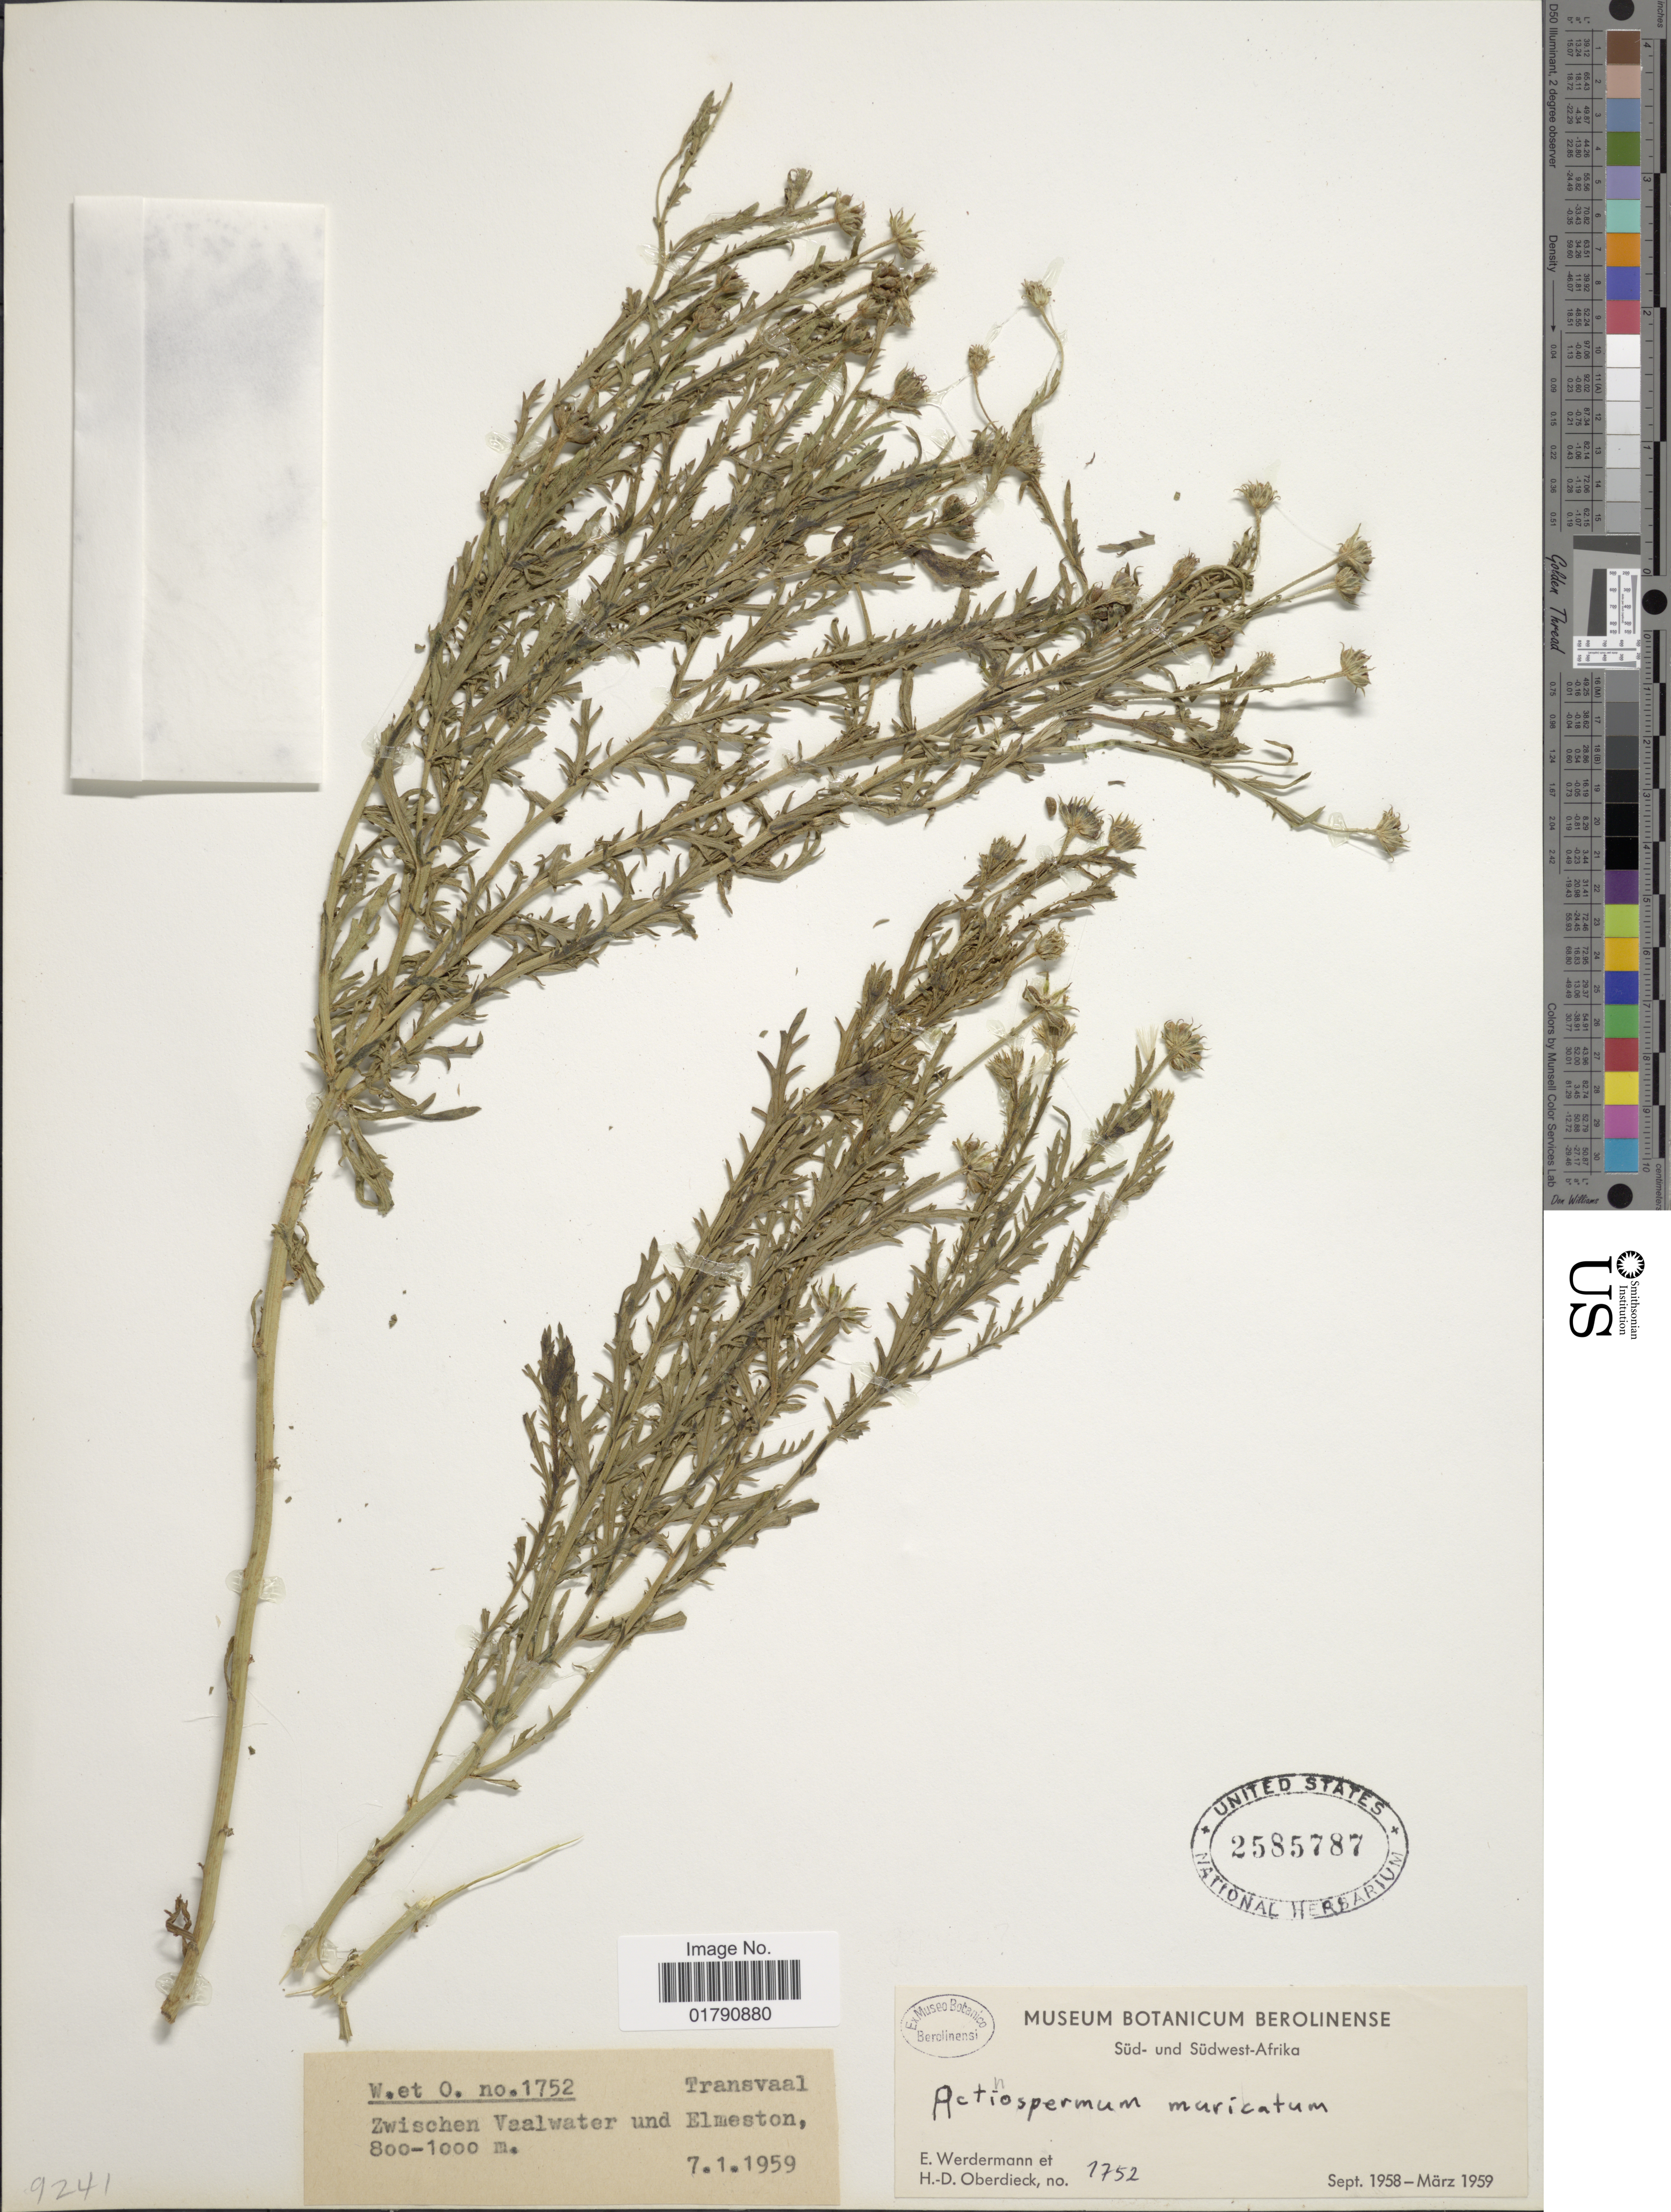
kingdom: Plantae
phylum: Tracheophyta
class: Magnoliopsida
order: Asterales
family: Asteraceae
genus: Actinospermum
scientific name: Actinospermum muricatum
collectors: E. Werdermann & H. Oberdieck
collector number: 1752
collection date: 1959-01-07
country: South Africa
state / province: Limpopo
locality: Sud- und Sudwest-Afrika, Transvaal, Zwischen Vaalwater und Elmeston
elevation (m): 800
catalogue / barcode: US 2585787